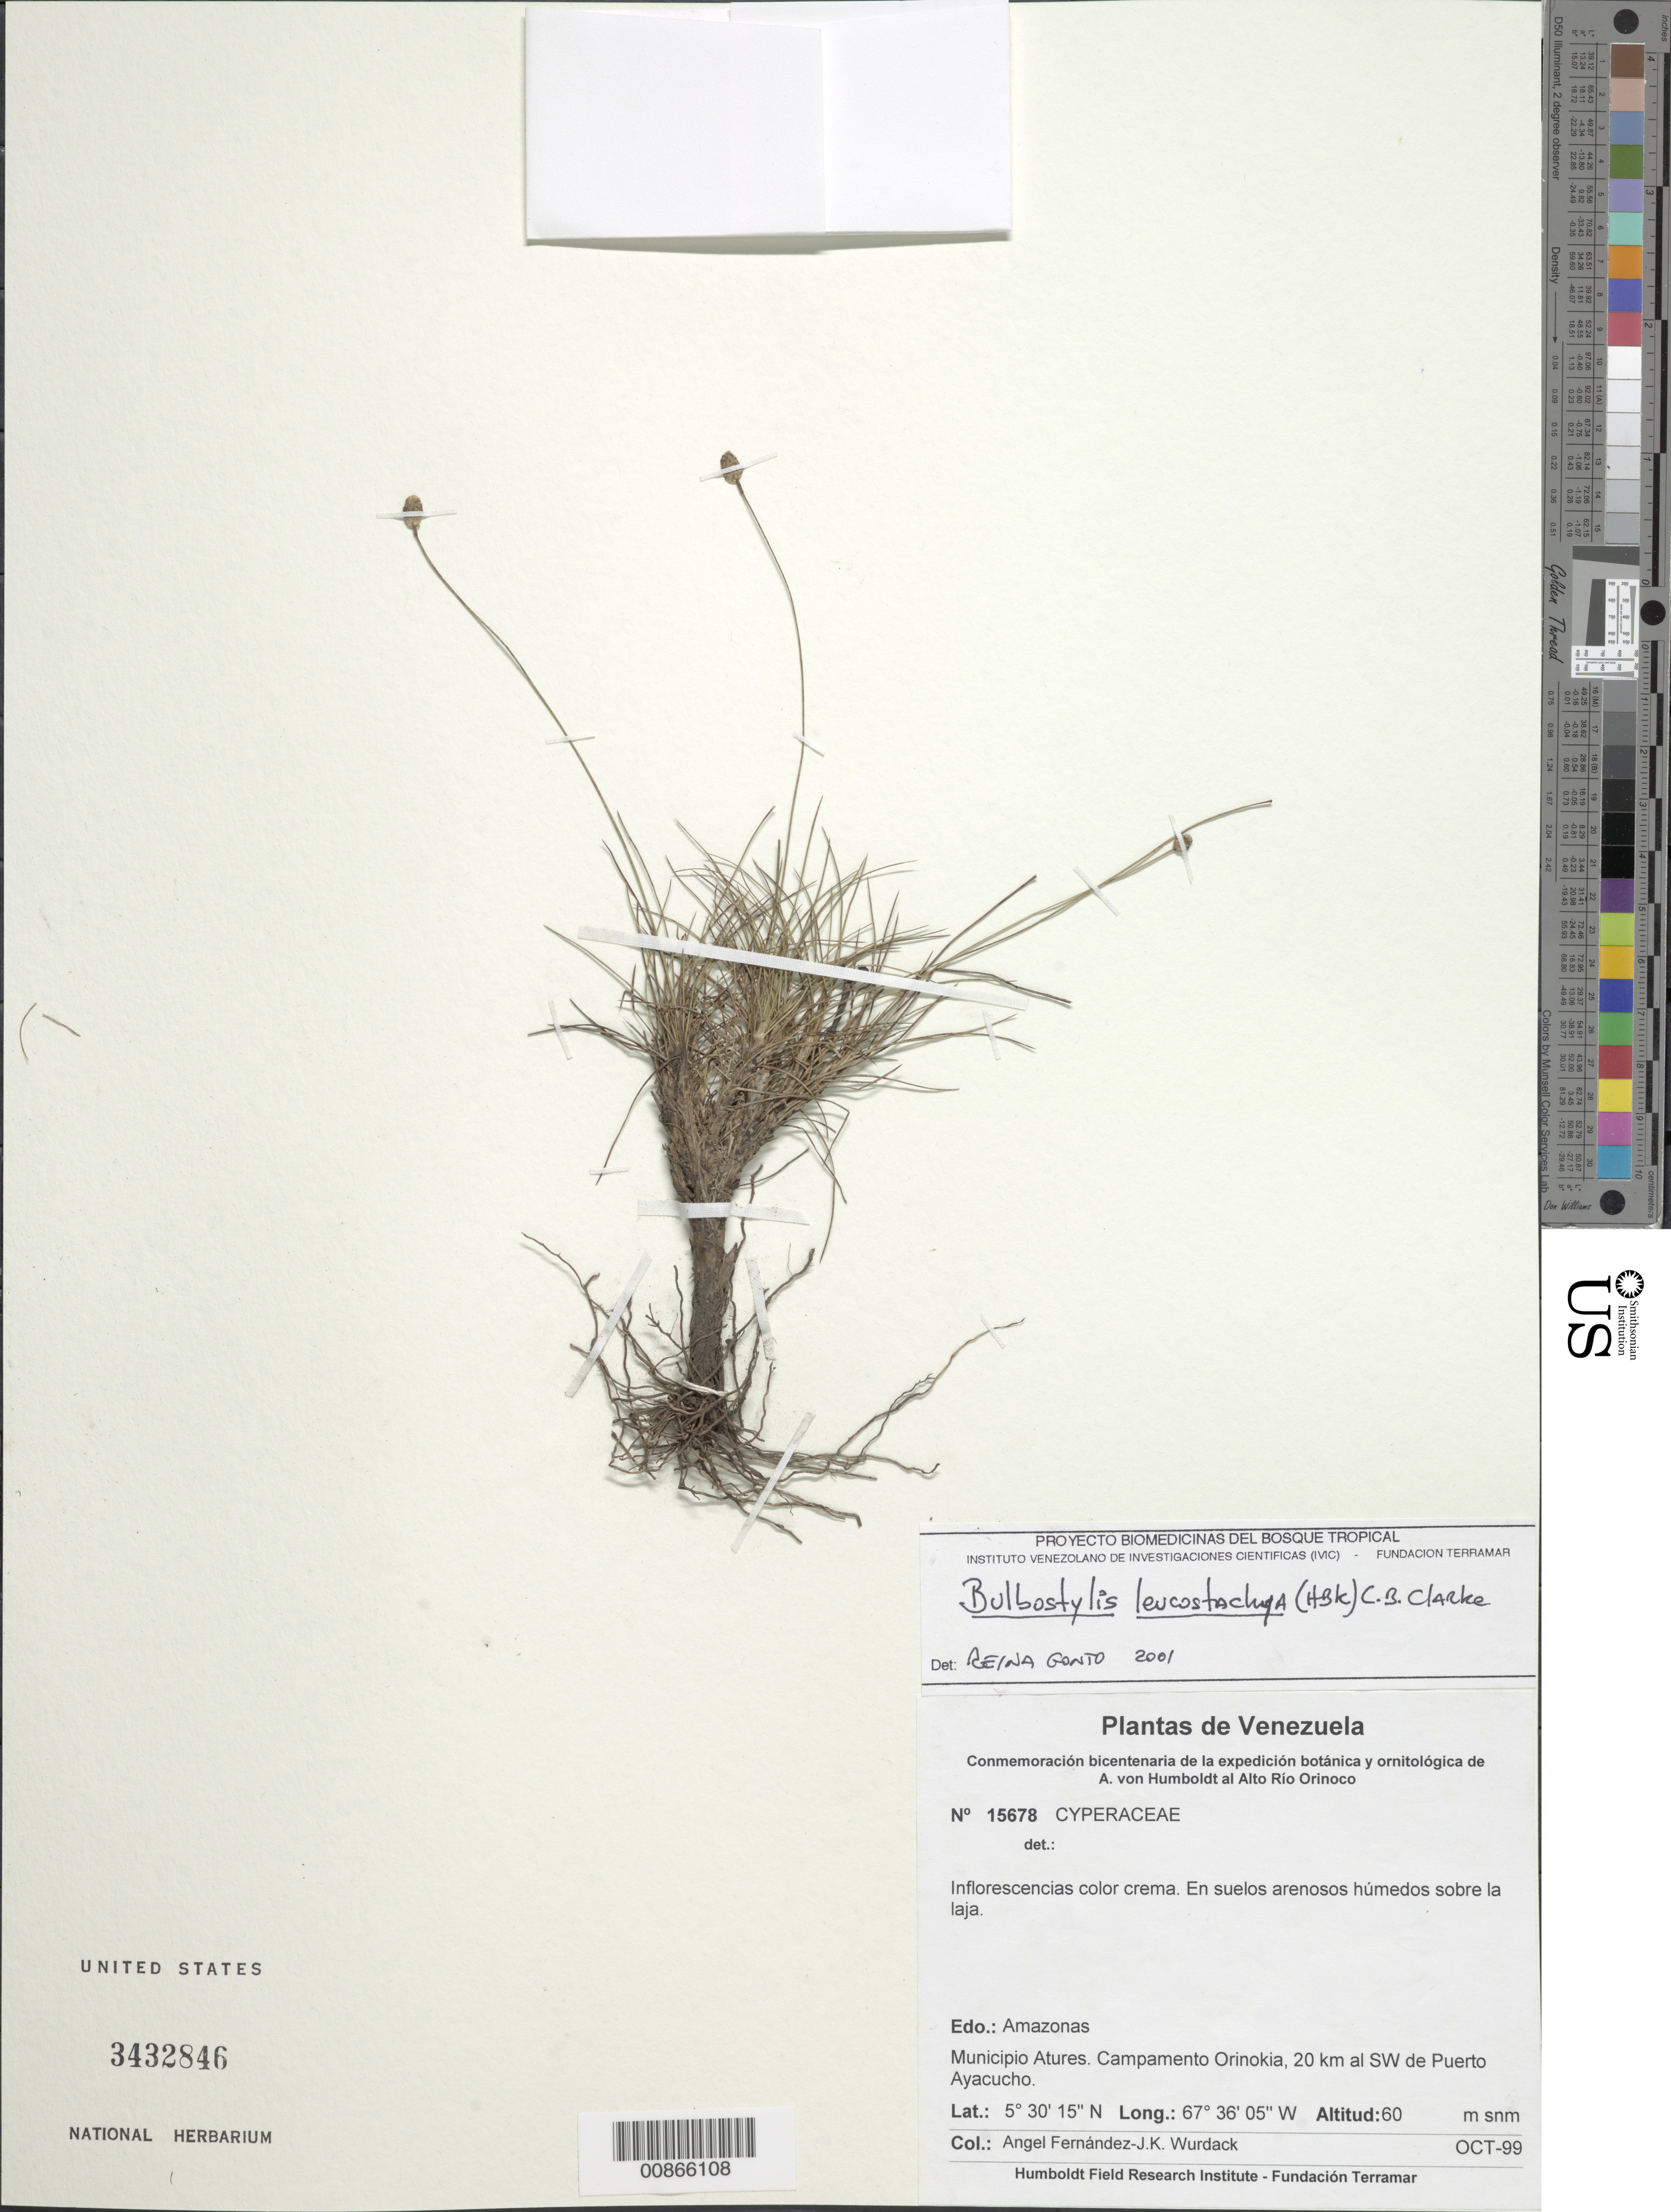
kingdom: Plantae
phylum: Tracheophyta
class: Liliopsida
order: Poales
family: Cyperaceae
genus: Bulbostylis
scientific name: Bulbostylis leucostachya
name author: (Kunth) Kunth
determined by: Gonto, R.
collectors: A. Fernández & K. Wurdack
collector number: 15678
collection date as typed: Oct-99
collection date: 1999-10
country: Venezuela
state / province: Amazonas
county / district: Atures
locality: Campamento Orinokia, 20 km al SW de Puerto Ayacucho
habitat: Suelos arenosos humedos sobre la laja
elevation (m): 60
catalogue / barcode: US 3432846